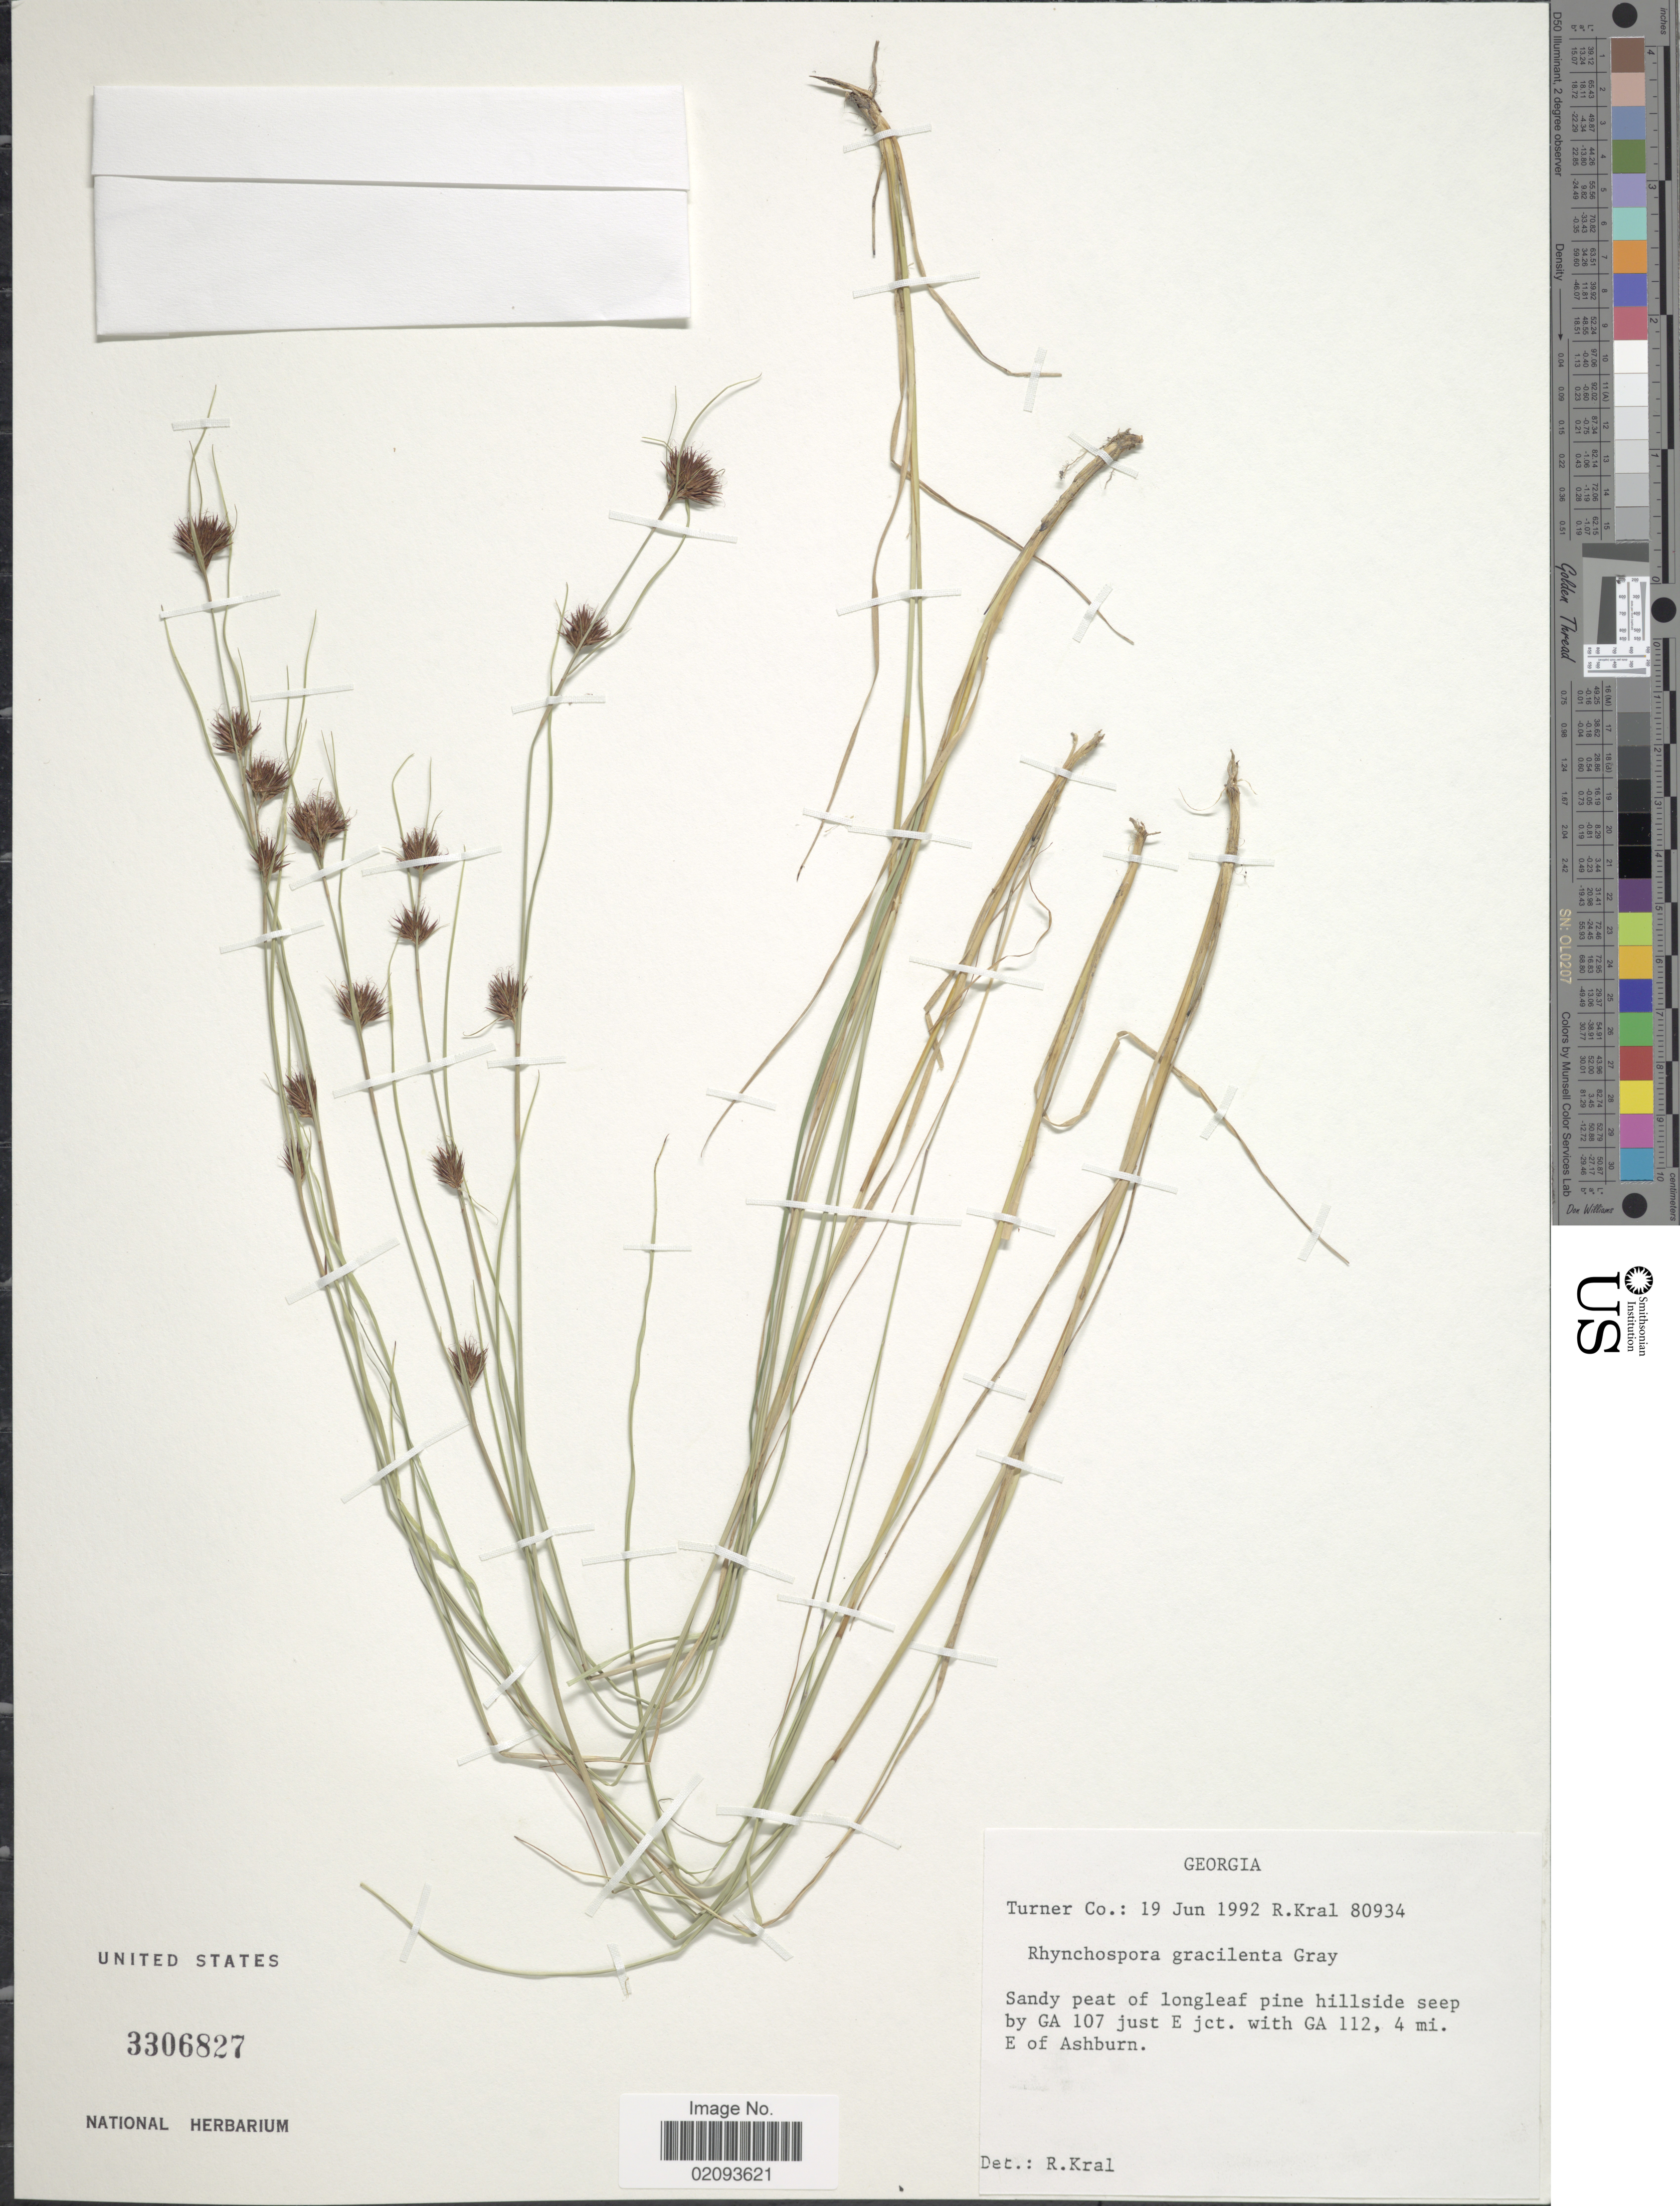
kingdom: Plantae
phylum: Tracheophyta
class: Liliopsida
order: Poales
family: Cyperaceae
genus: Rhynchospora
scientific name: Rhynchospora gracilenta A. Gray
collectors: R. Kral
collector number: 80934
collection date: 1992-06-19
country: United States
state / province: Georgia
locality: Turner Co. Sandy peat of longleaf pine hillside seep by GA 107 just E jct. with GA 112, 4 mi. E of Ashburn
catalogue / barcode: US 3306827